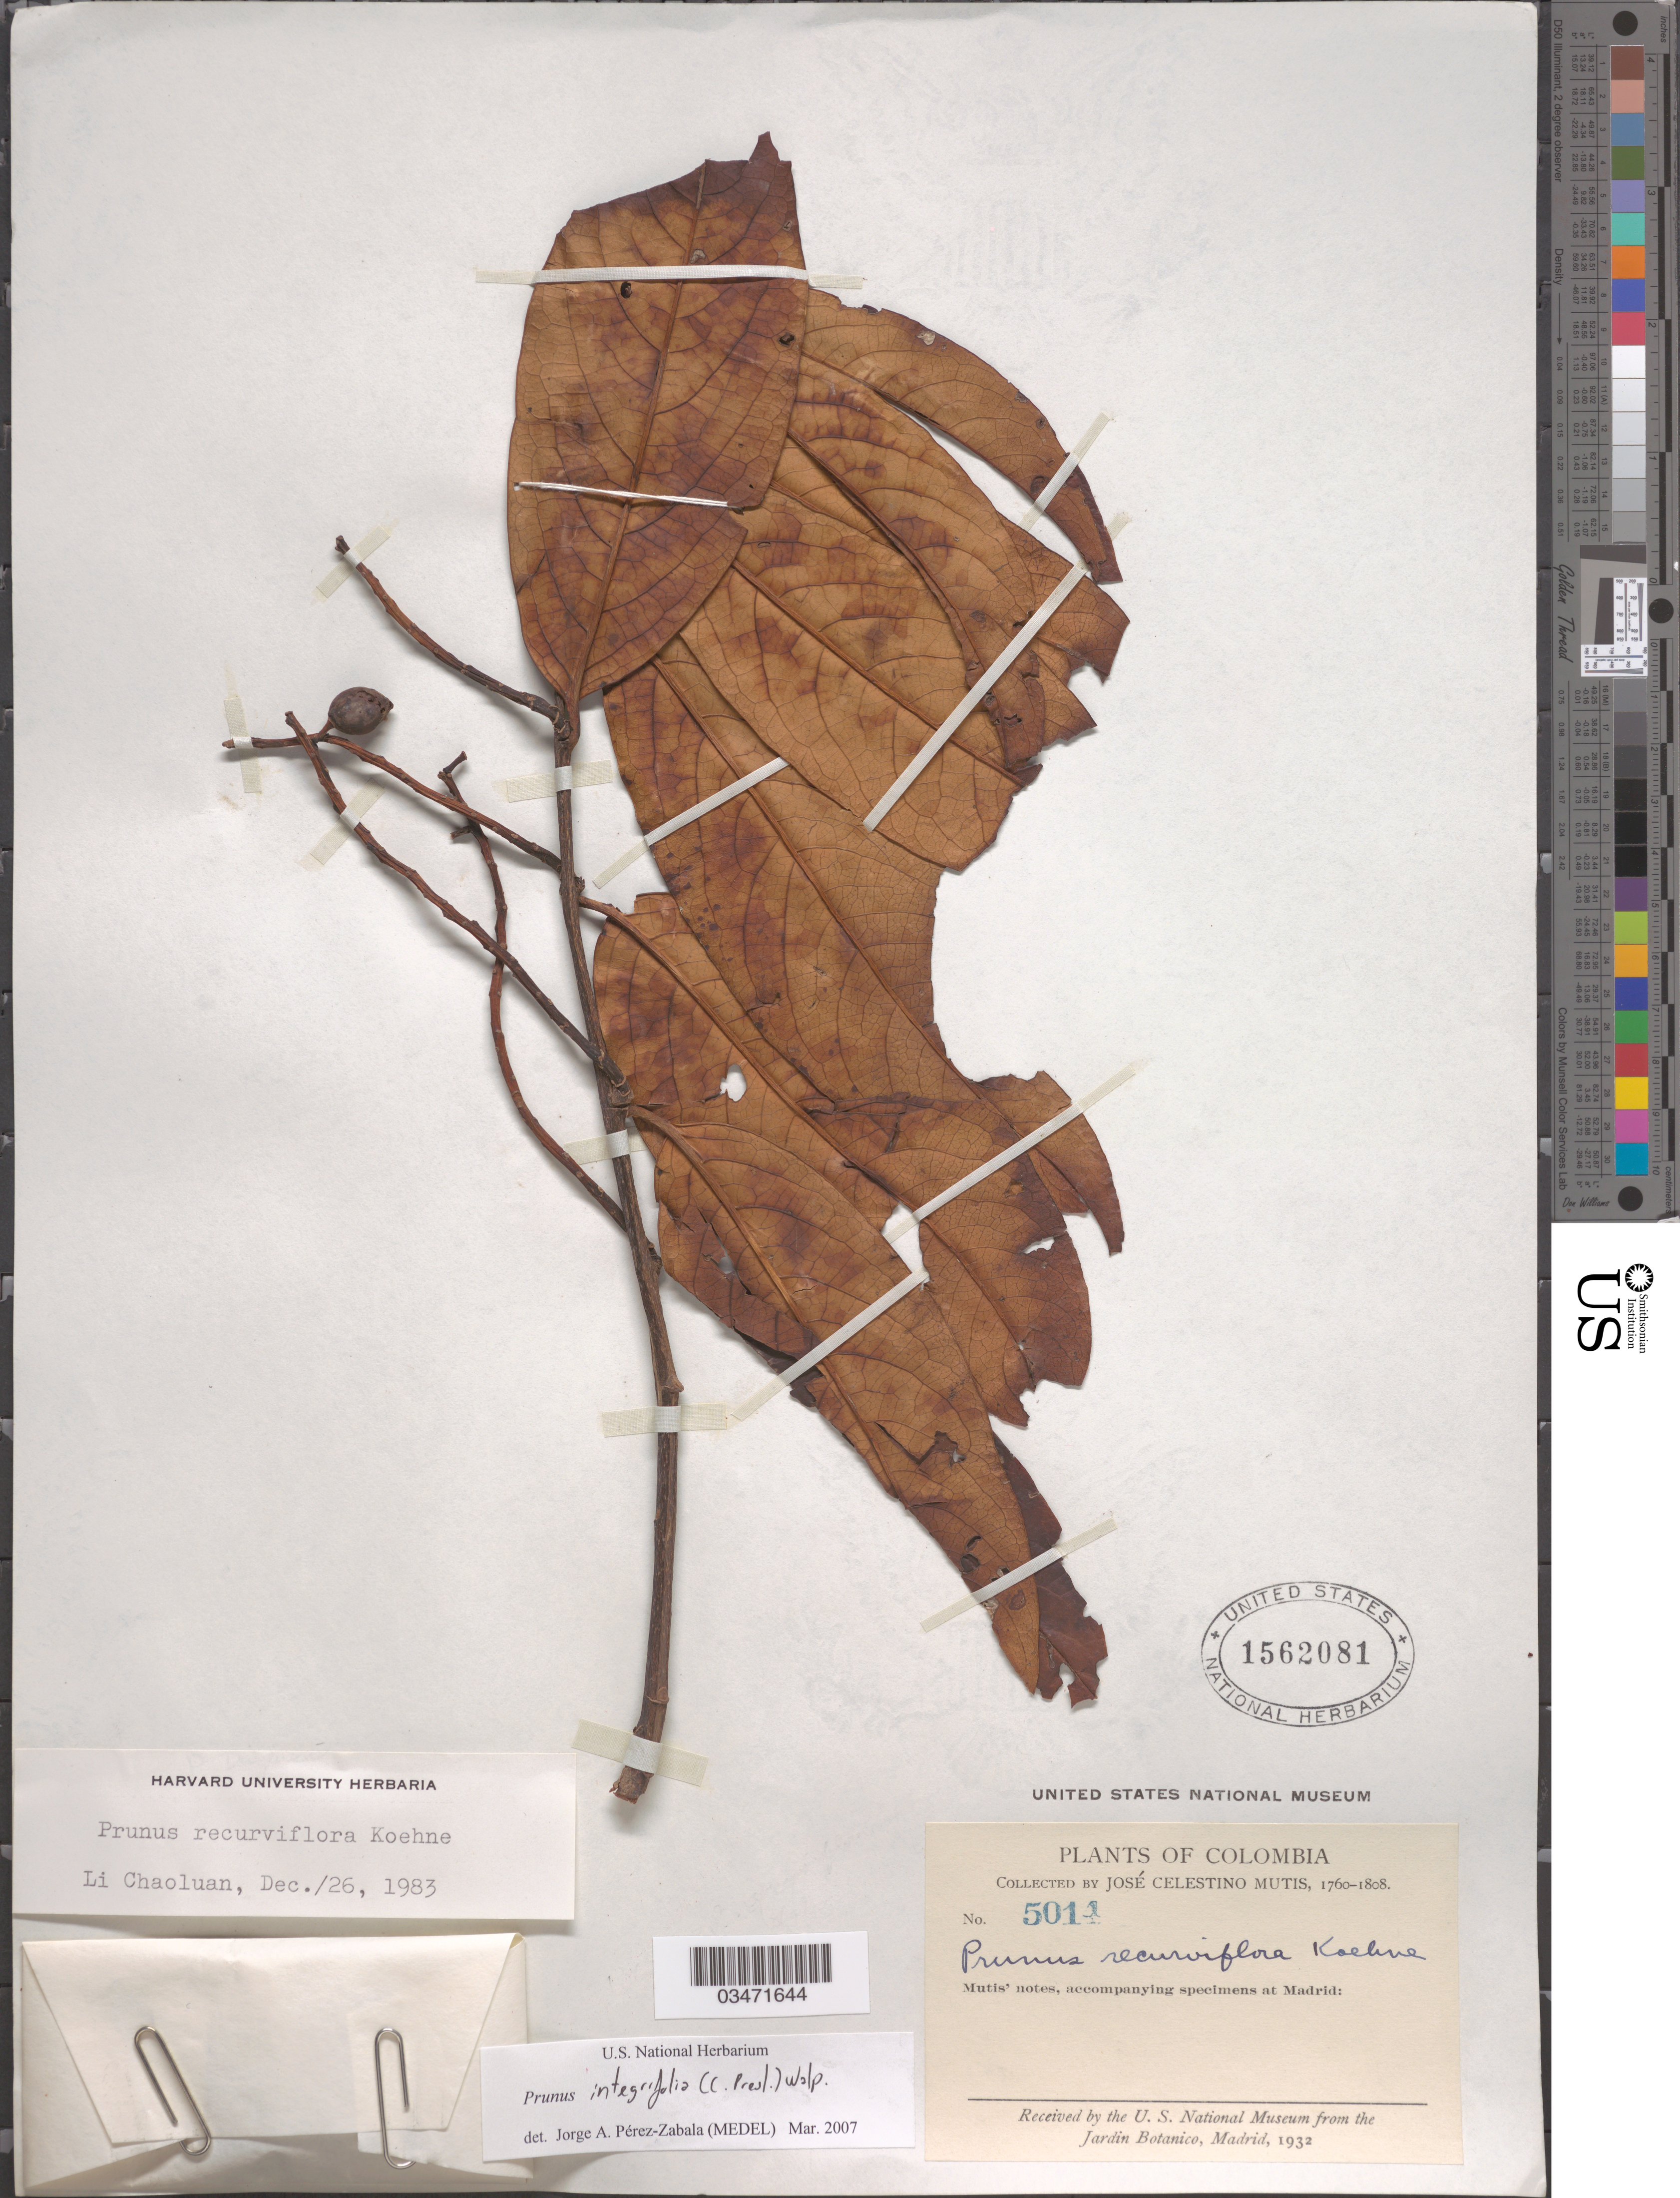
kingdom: Plantae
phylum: Tracheophyta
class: Magnoliopsida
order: Rosales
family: Rosaceae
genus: Prunus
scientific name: Prunus integrifolia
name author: (C. Presl) Walp.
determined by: Pérez-Zabala, Jorge A.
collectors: J. C. B. Mutis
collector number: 5014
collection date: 1760/1808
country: Colombia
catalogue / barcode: US 1562081